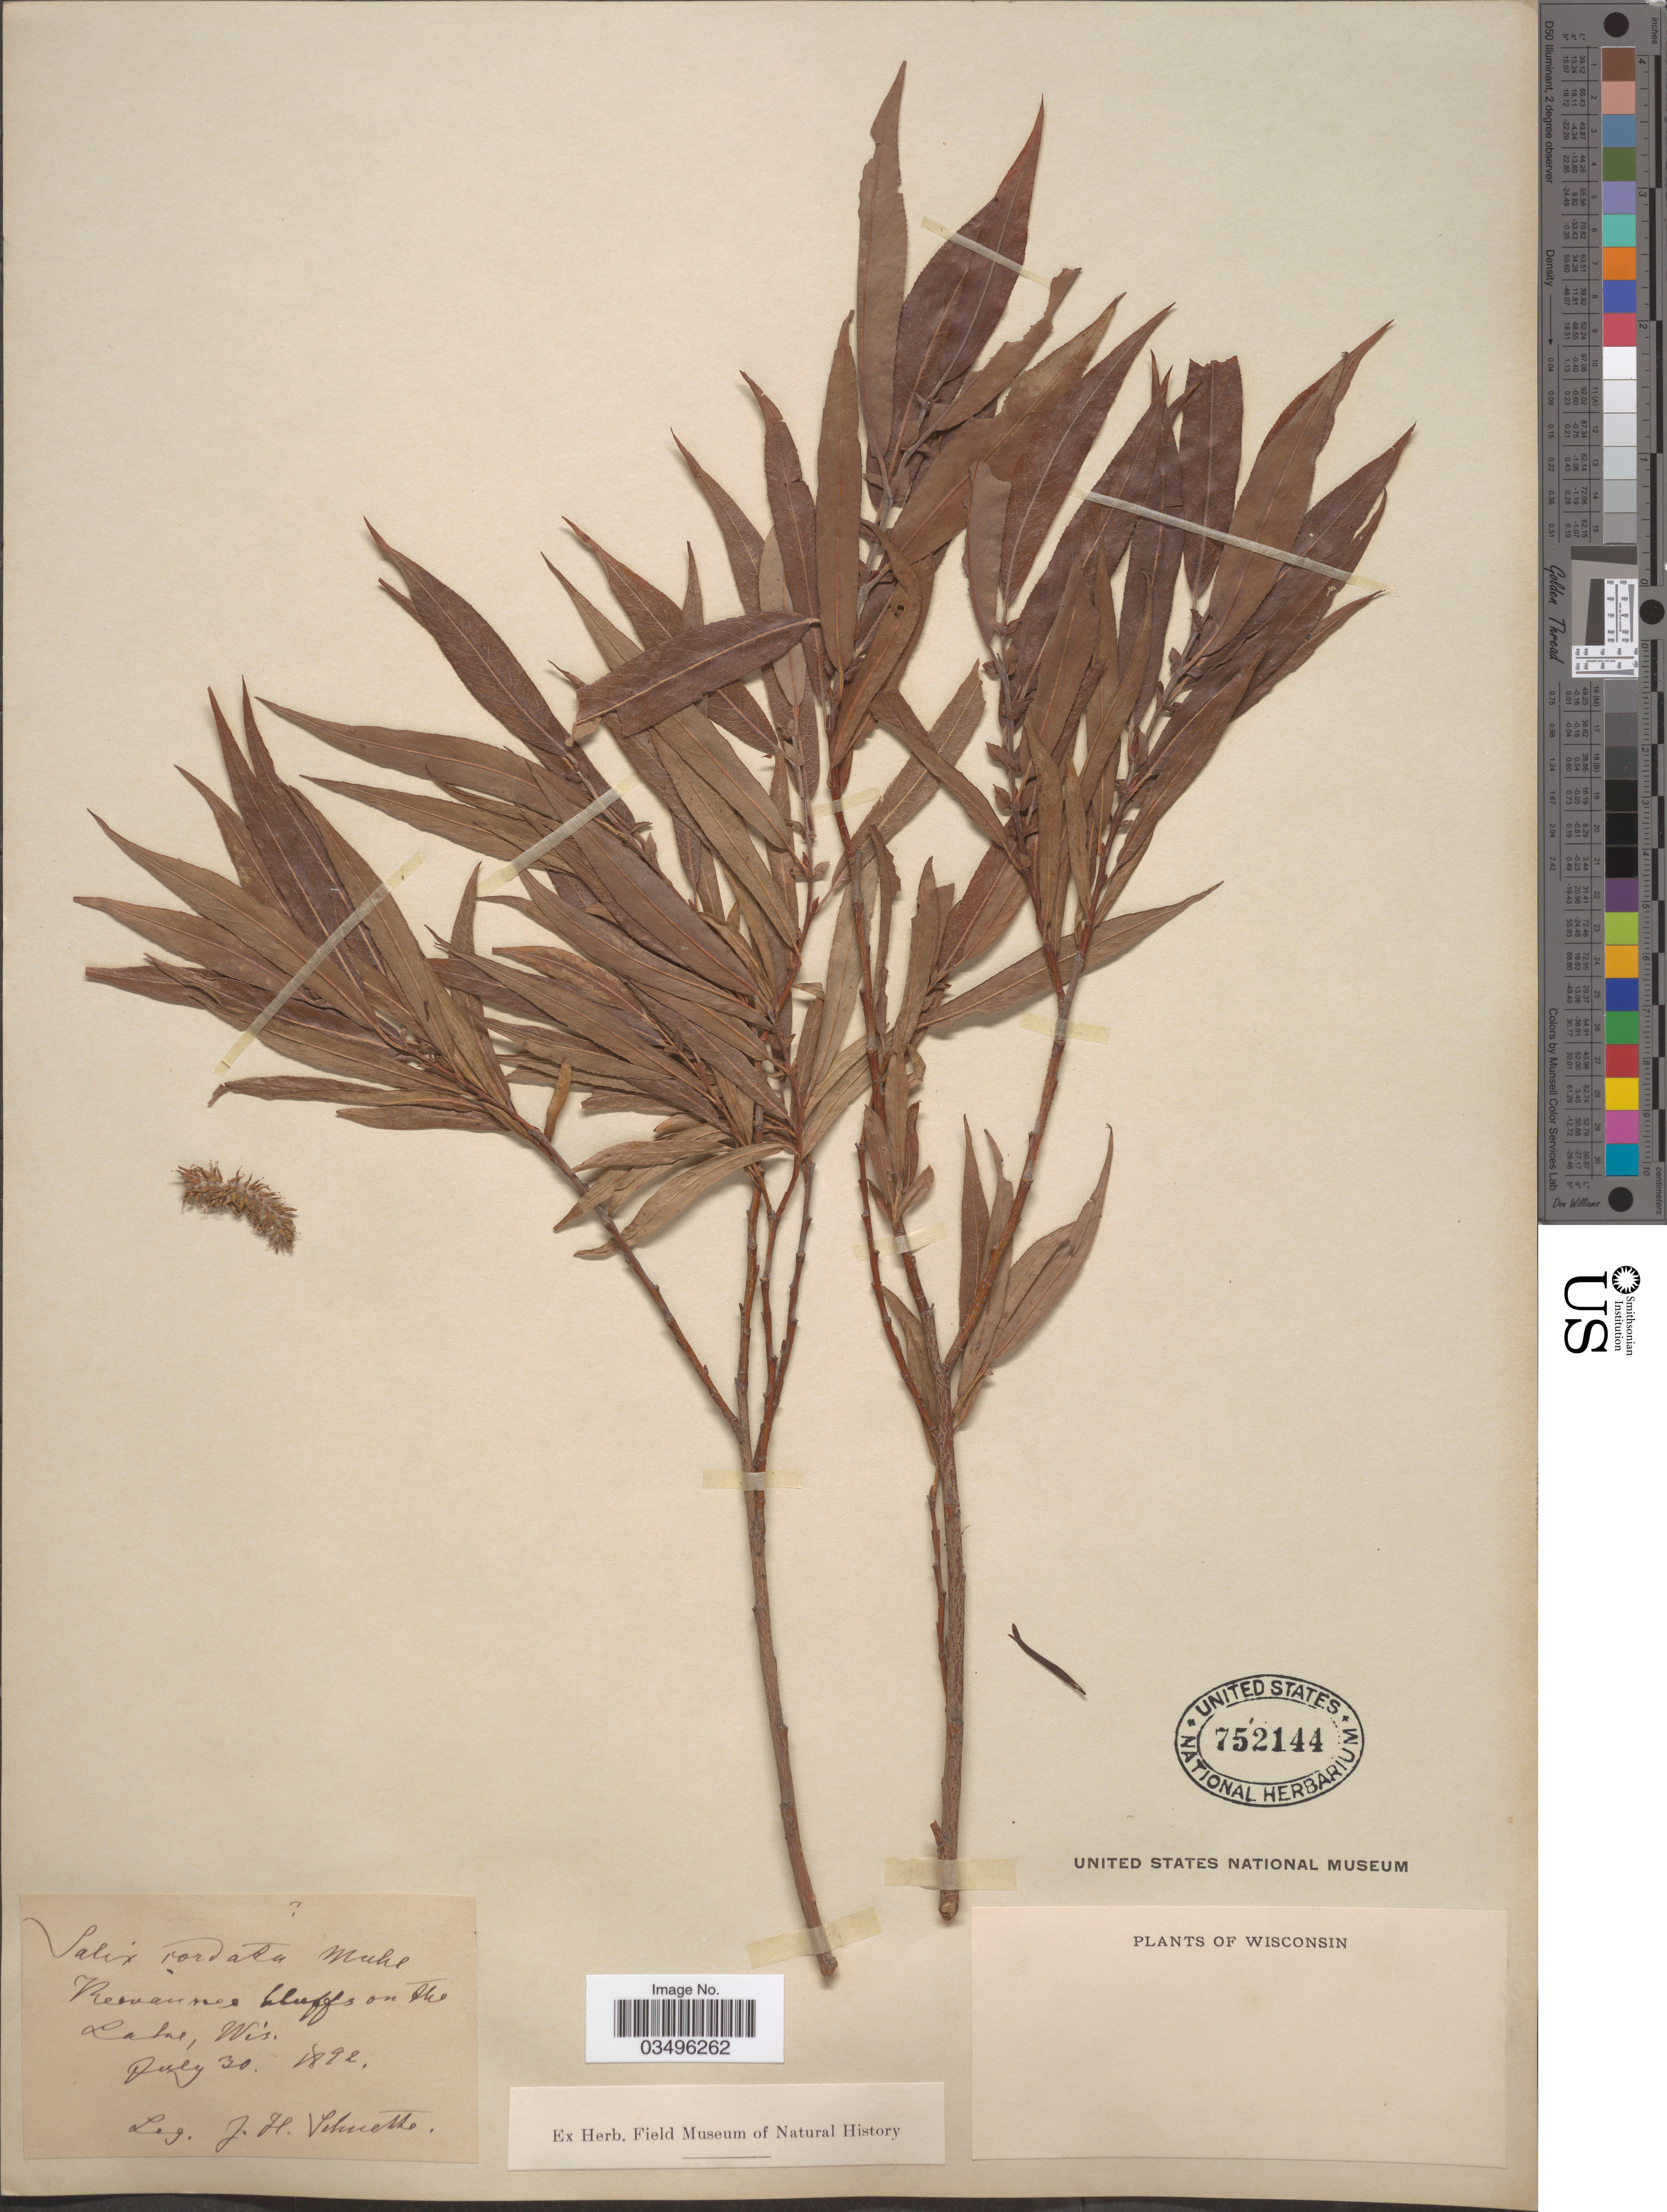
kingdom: Plantae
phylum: Tracheophyta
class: Magnoliopsida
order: Malpighiales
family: Salicaceae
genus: Salix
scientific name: Salix cordata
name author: Michx.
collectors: J. H. Schuette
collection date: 1892-07-30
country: United States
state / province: Wisconsin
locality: Kewaunee, bluffs on the Lake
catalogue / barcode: US 752144